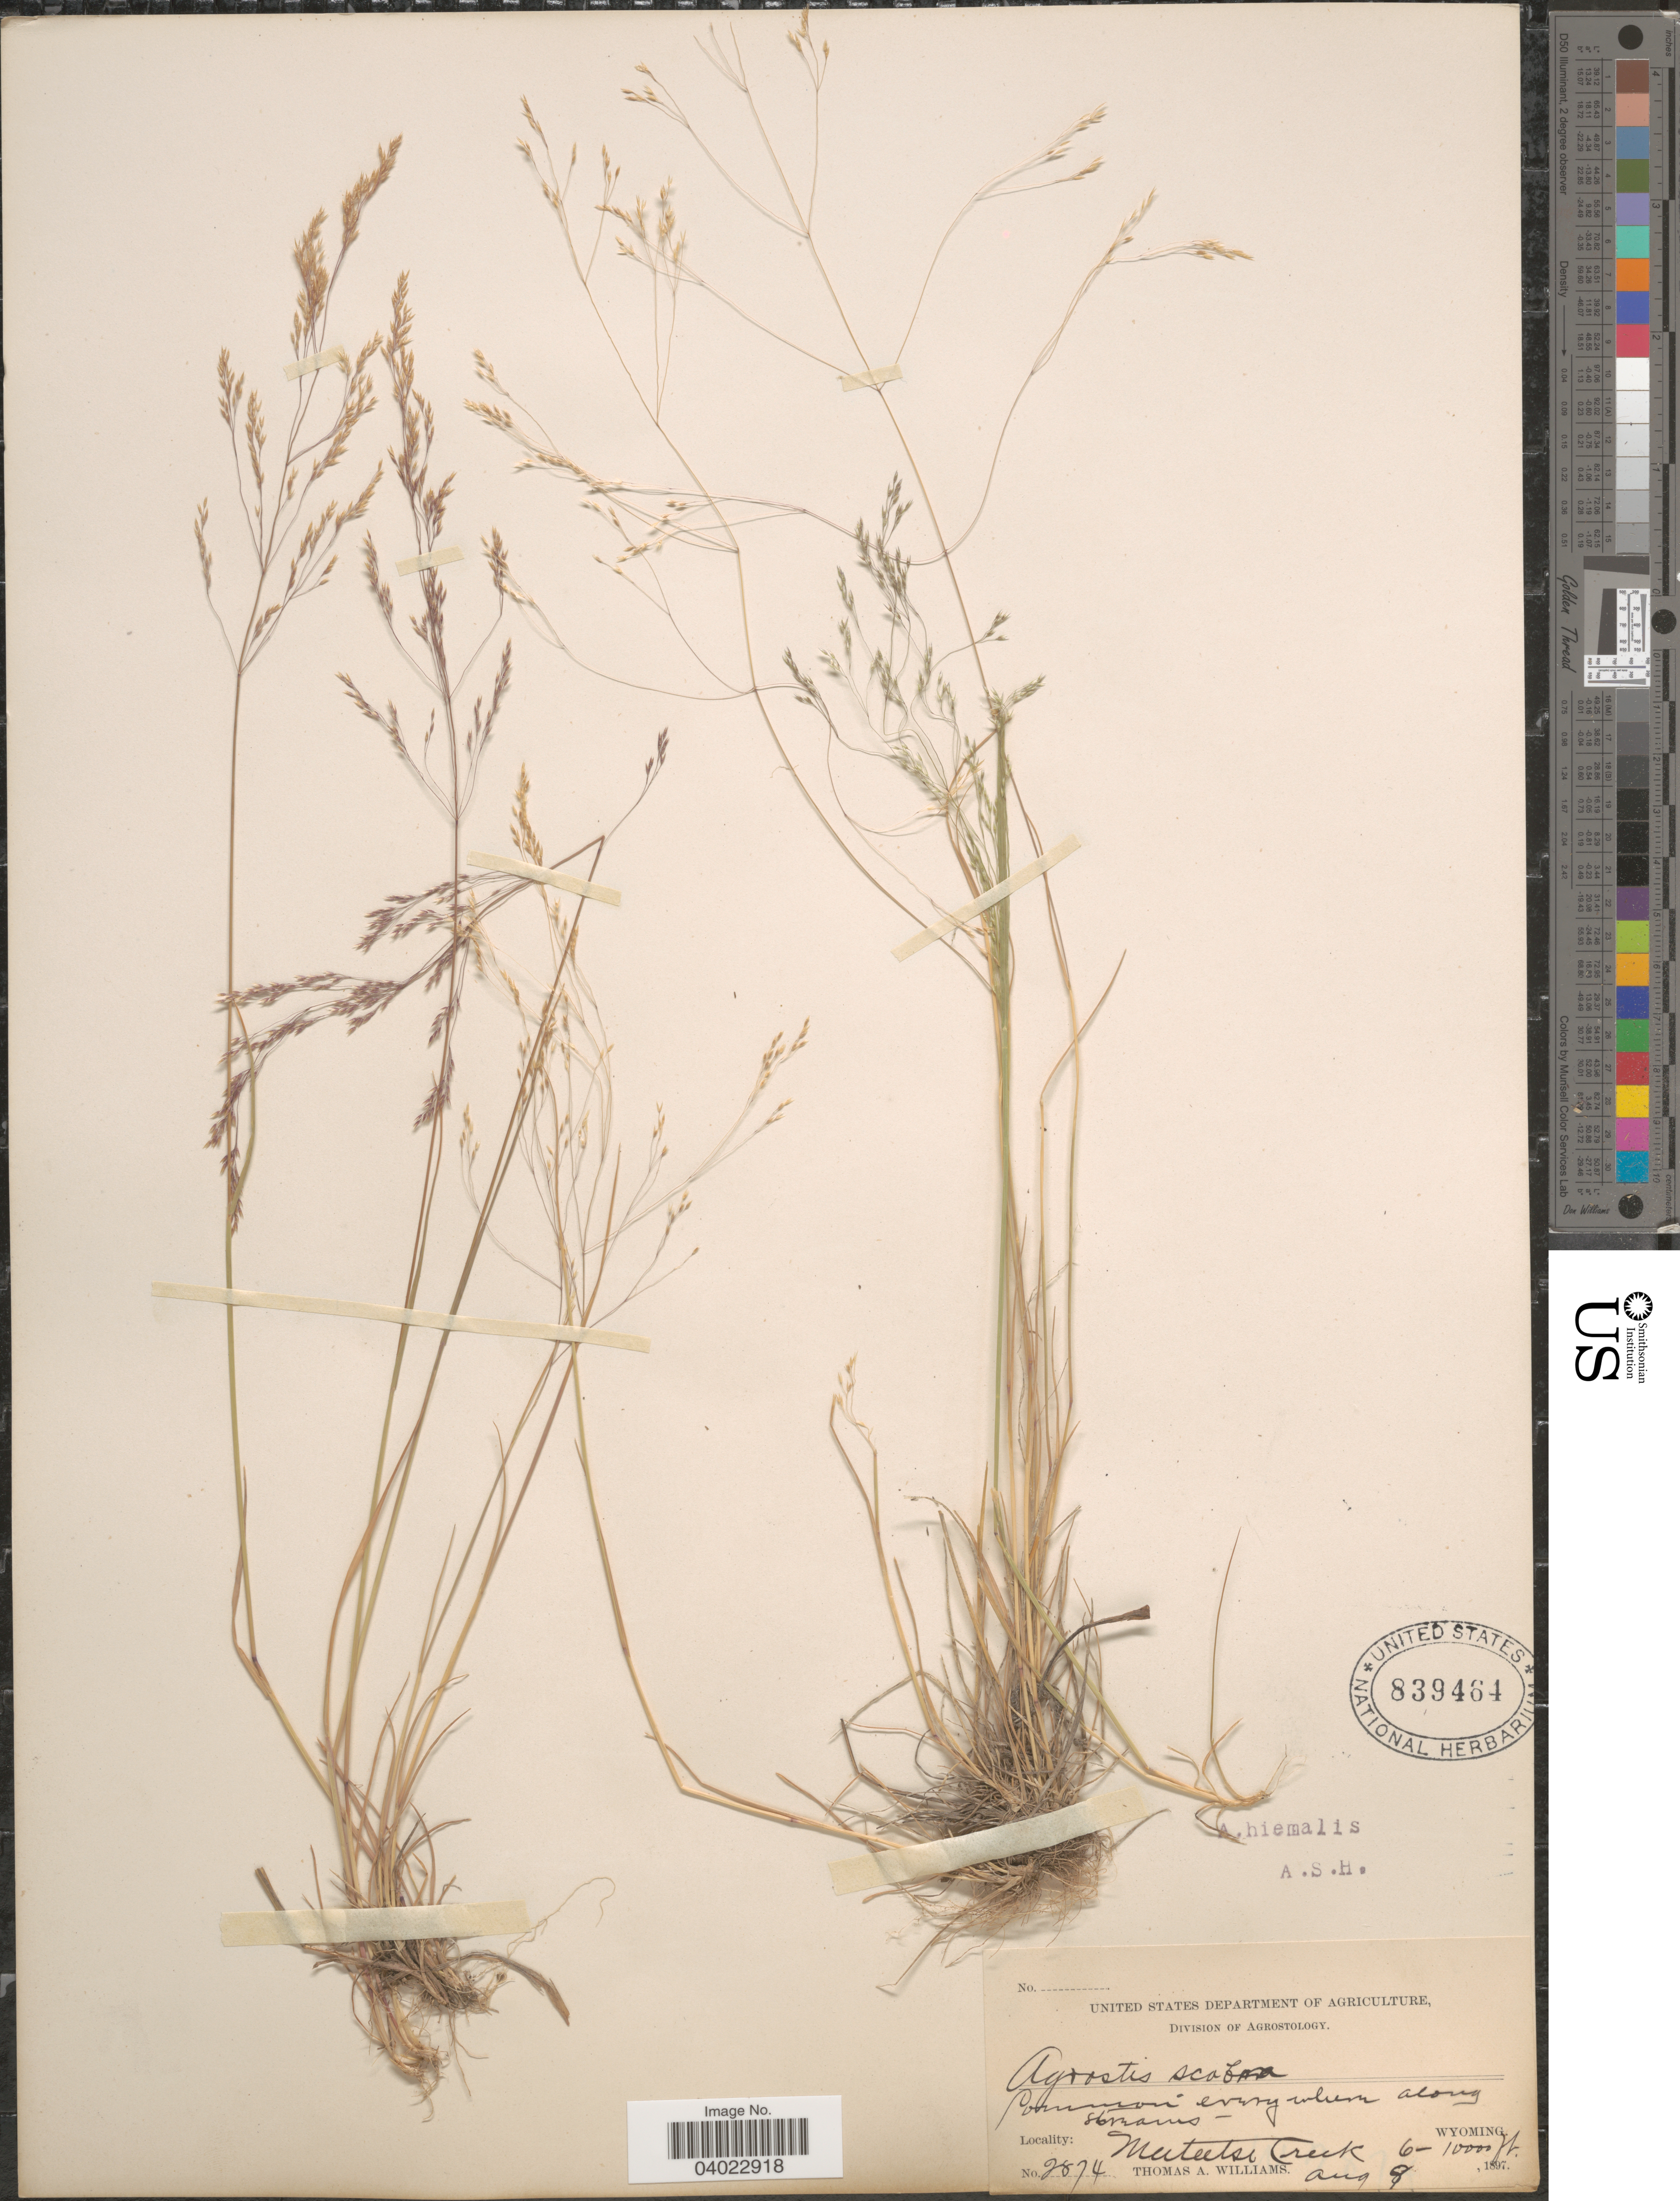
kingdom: Plantae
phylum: Tracheophyta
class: Liliopsida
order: Poales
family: Poaceae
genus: Agrostis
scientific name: Agrostis scabra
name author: Willd.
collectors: T. A. Williams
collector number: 2874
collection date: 1897-08-08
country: United States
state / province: Wyoming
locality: Meeteetse Creek.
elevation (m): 1829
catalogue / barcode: US 839464